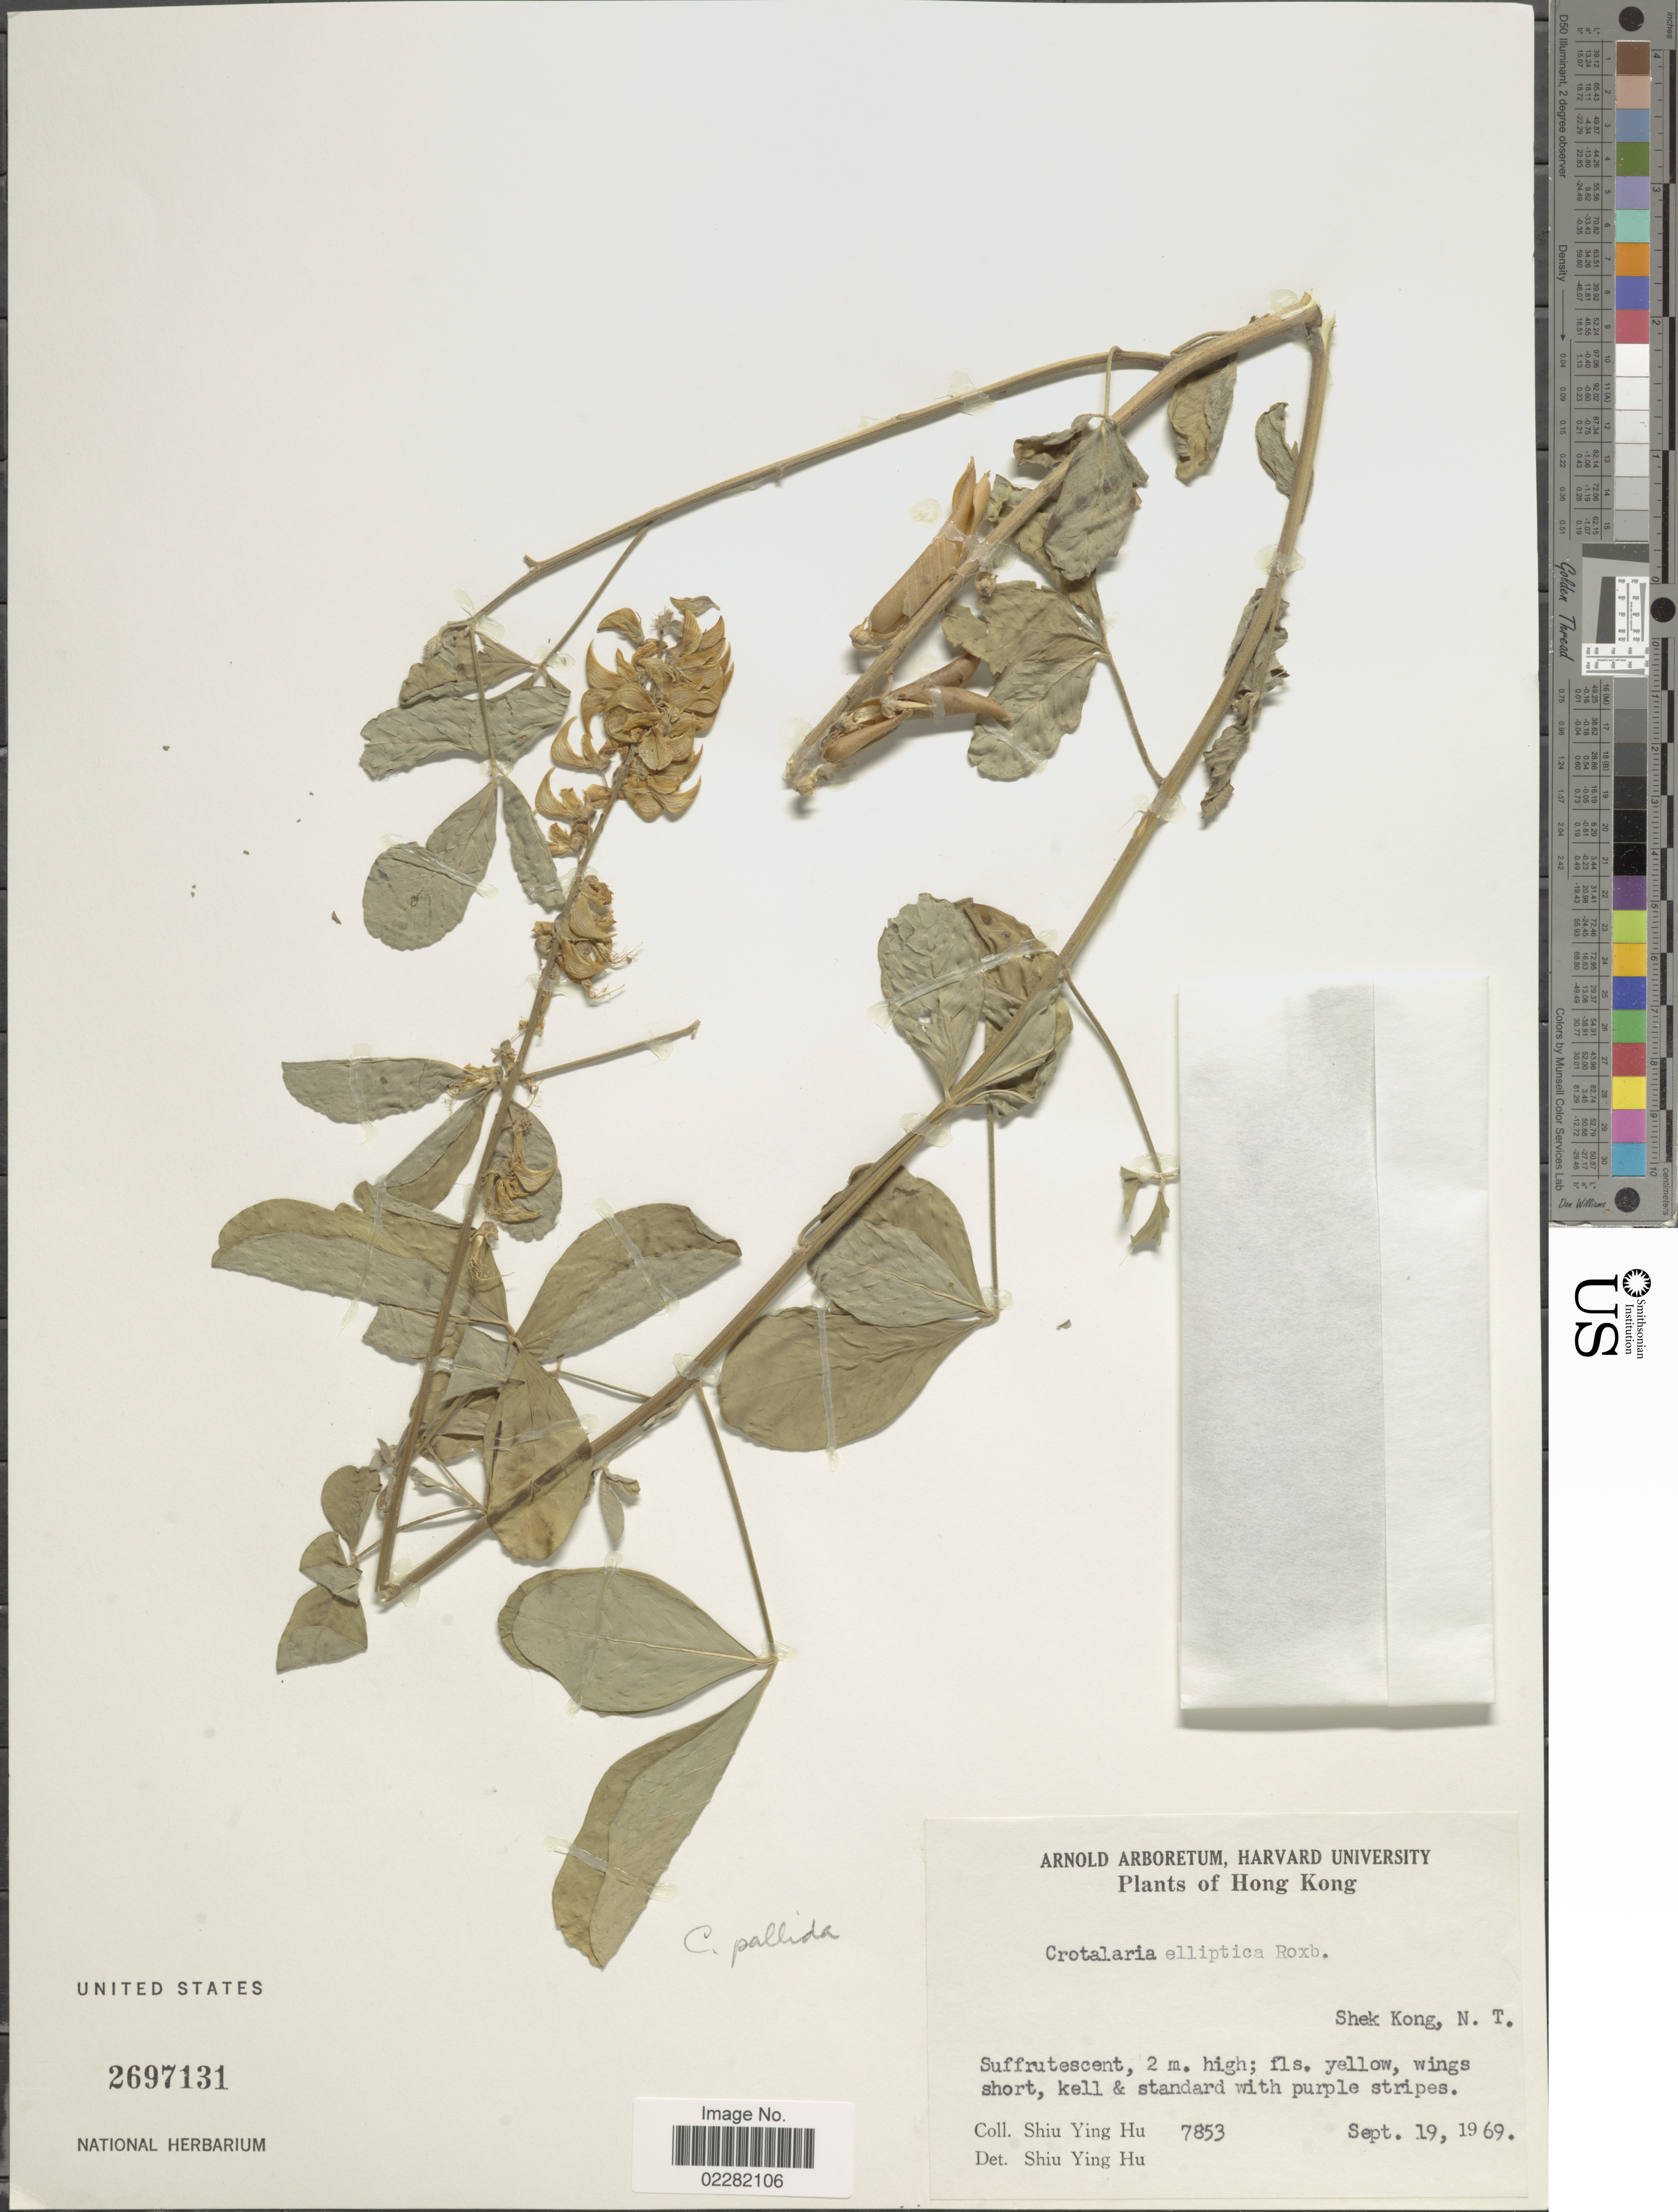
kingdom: Plantae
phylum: Tracheophyta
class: Magnoliopsida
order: Fabales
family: Fabaceae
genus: Crotalaria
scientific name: Crotalaria pallida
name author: Aiton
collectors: S. Y. Hu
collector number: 7853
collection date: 1969-09-19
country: China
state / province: Hong Kong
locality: Sek Kong, N. T.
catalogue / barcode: US 2697131